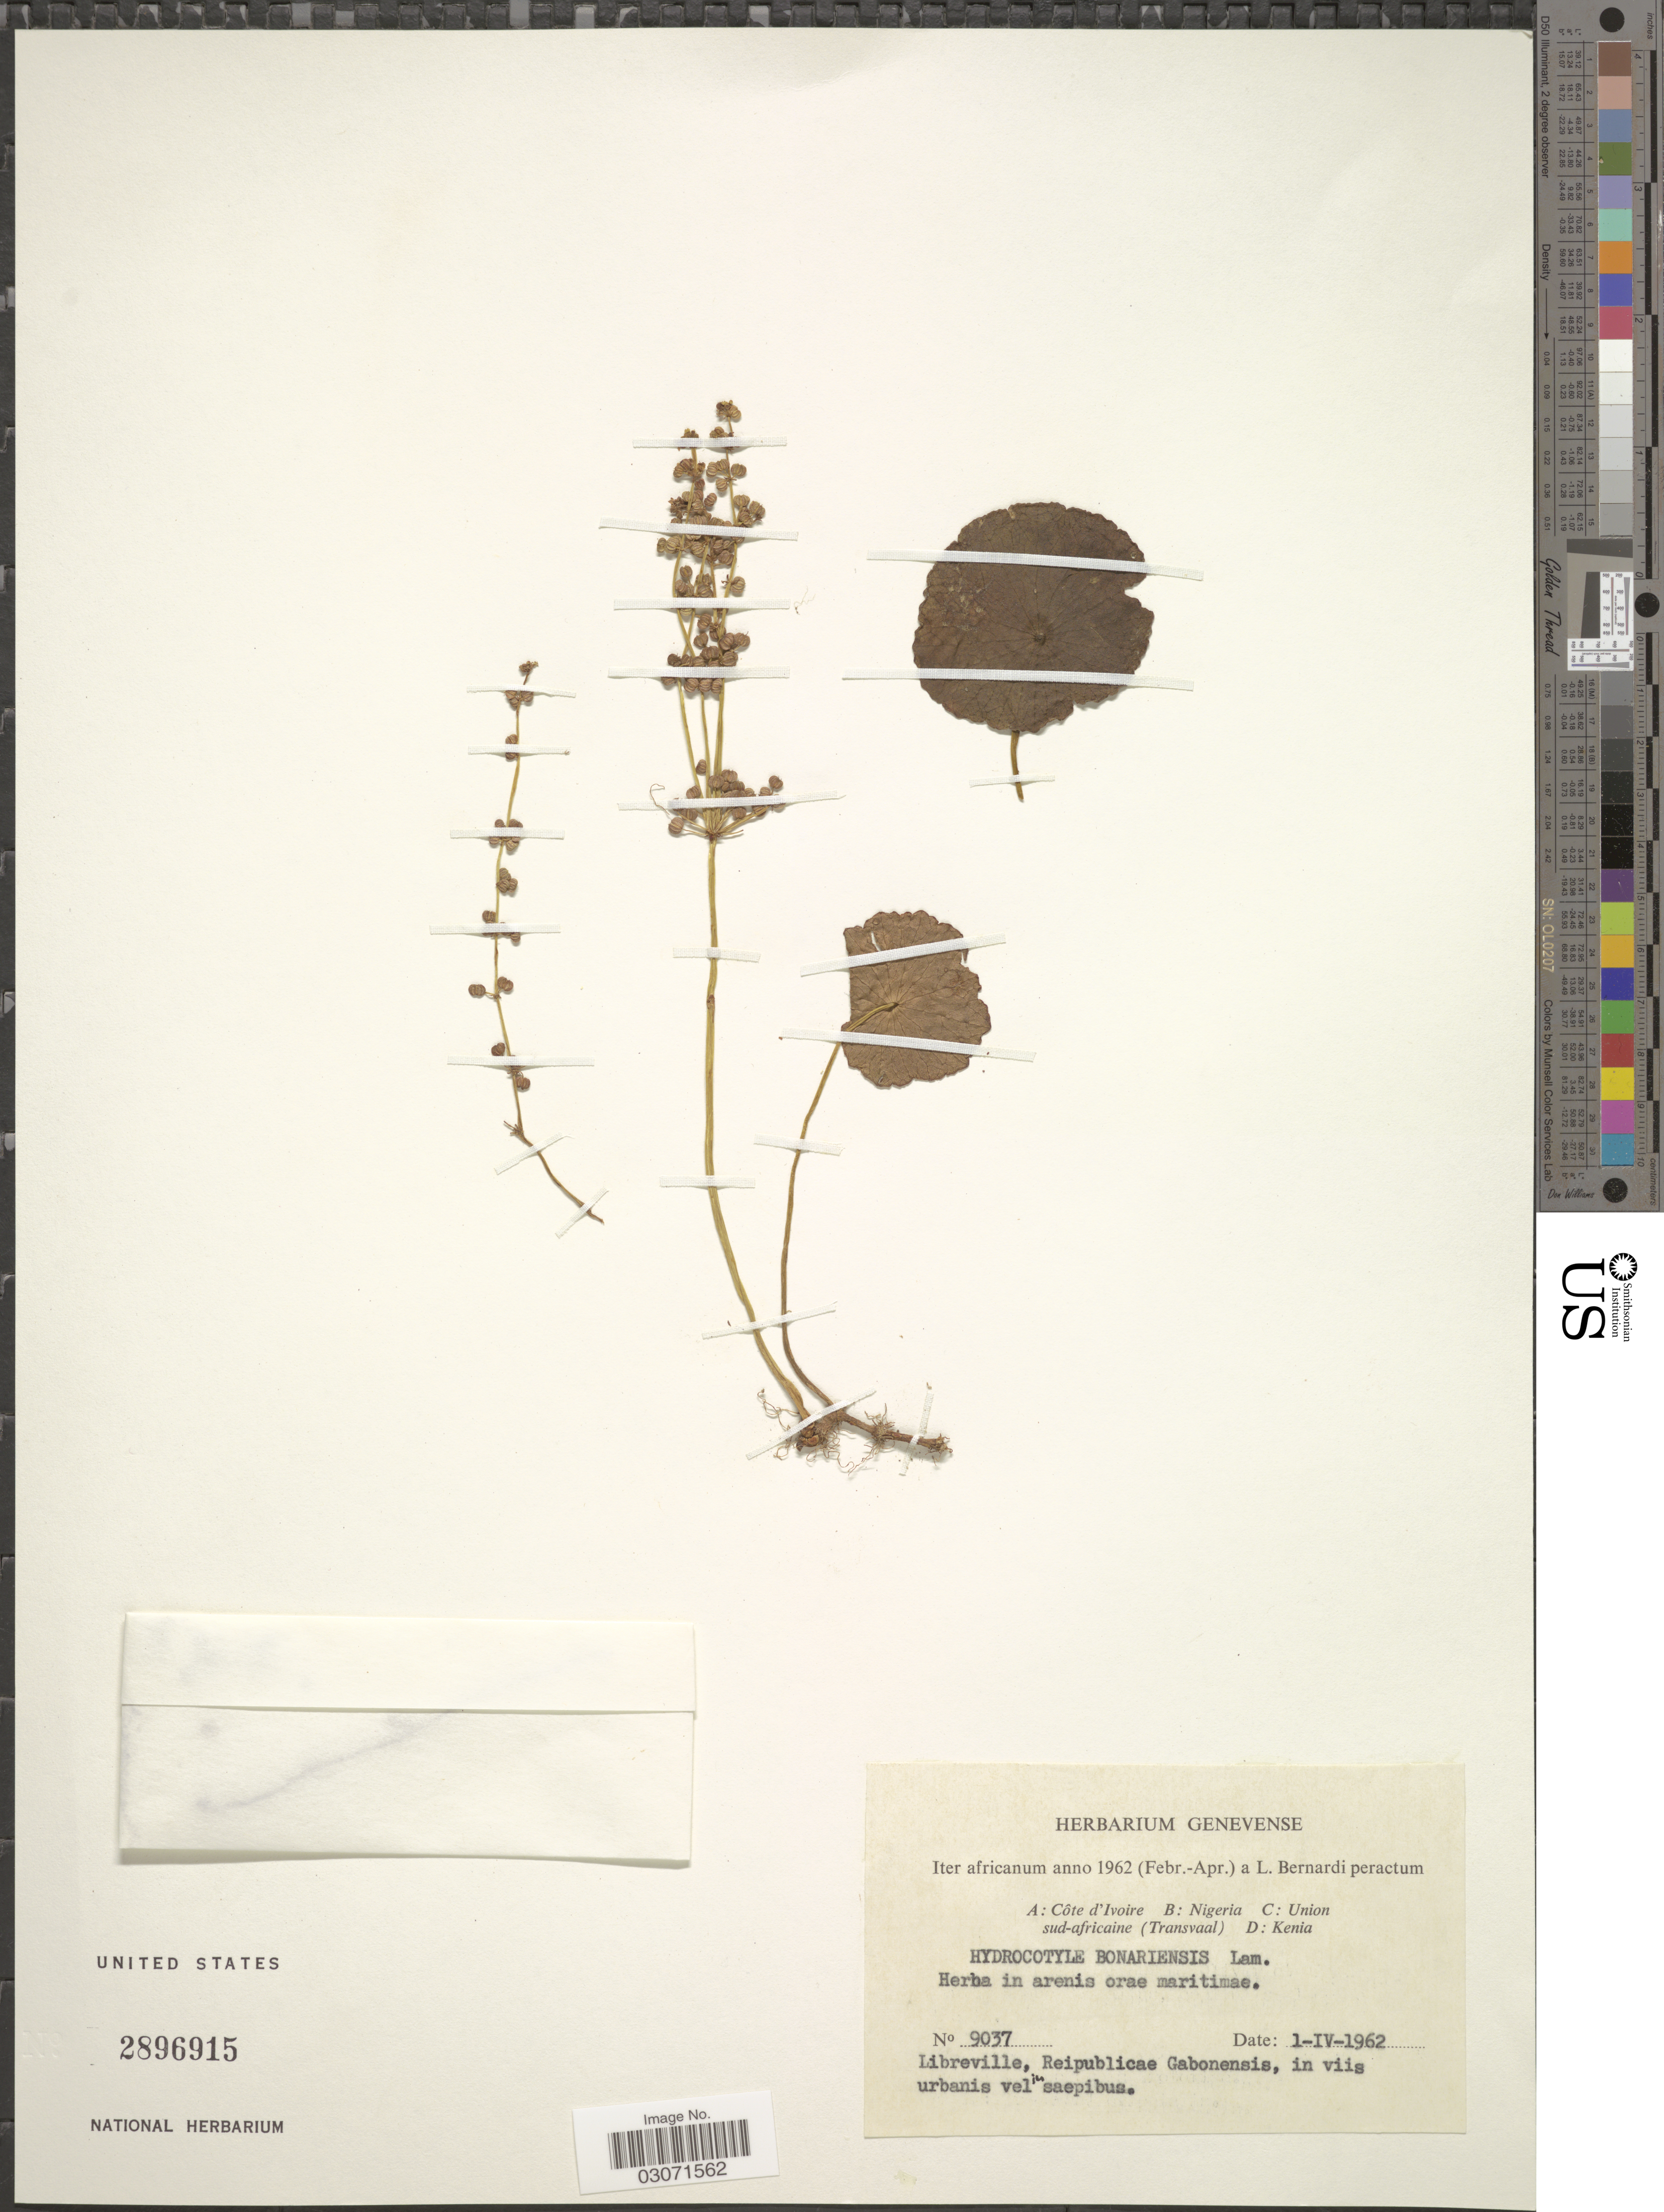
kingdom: Plantae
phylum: Tracheophyta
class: Magnoliopsida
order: Apiales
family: Araliaceae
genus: Hydrocotyle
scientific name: Hydrocotyle bonariensis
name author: Lam.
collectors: L. Bernardi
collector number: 9037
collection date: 1962-04-01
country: Gabon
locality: Libreville, Reipublicae Gabonensis.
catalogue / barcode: US 2896915